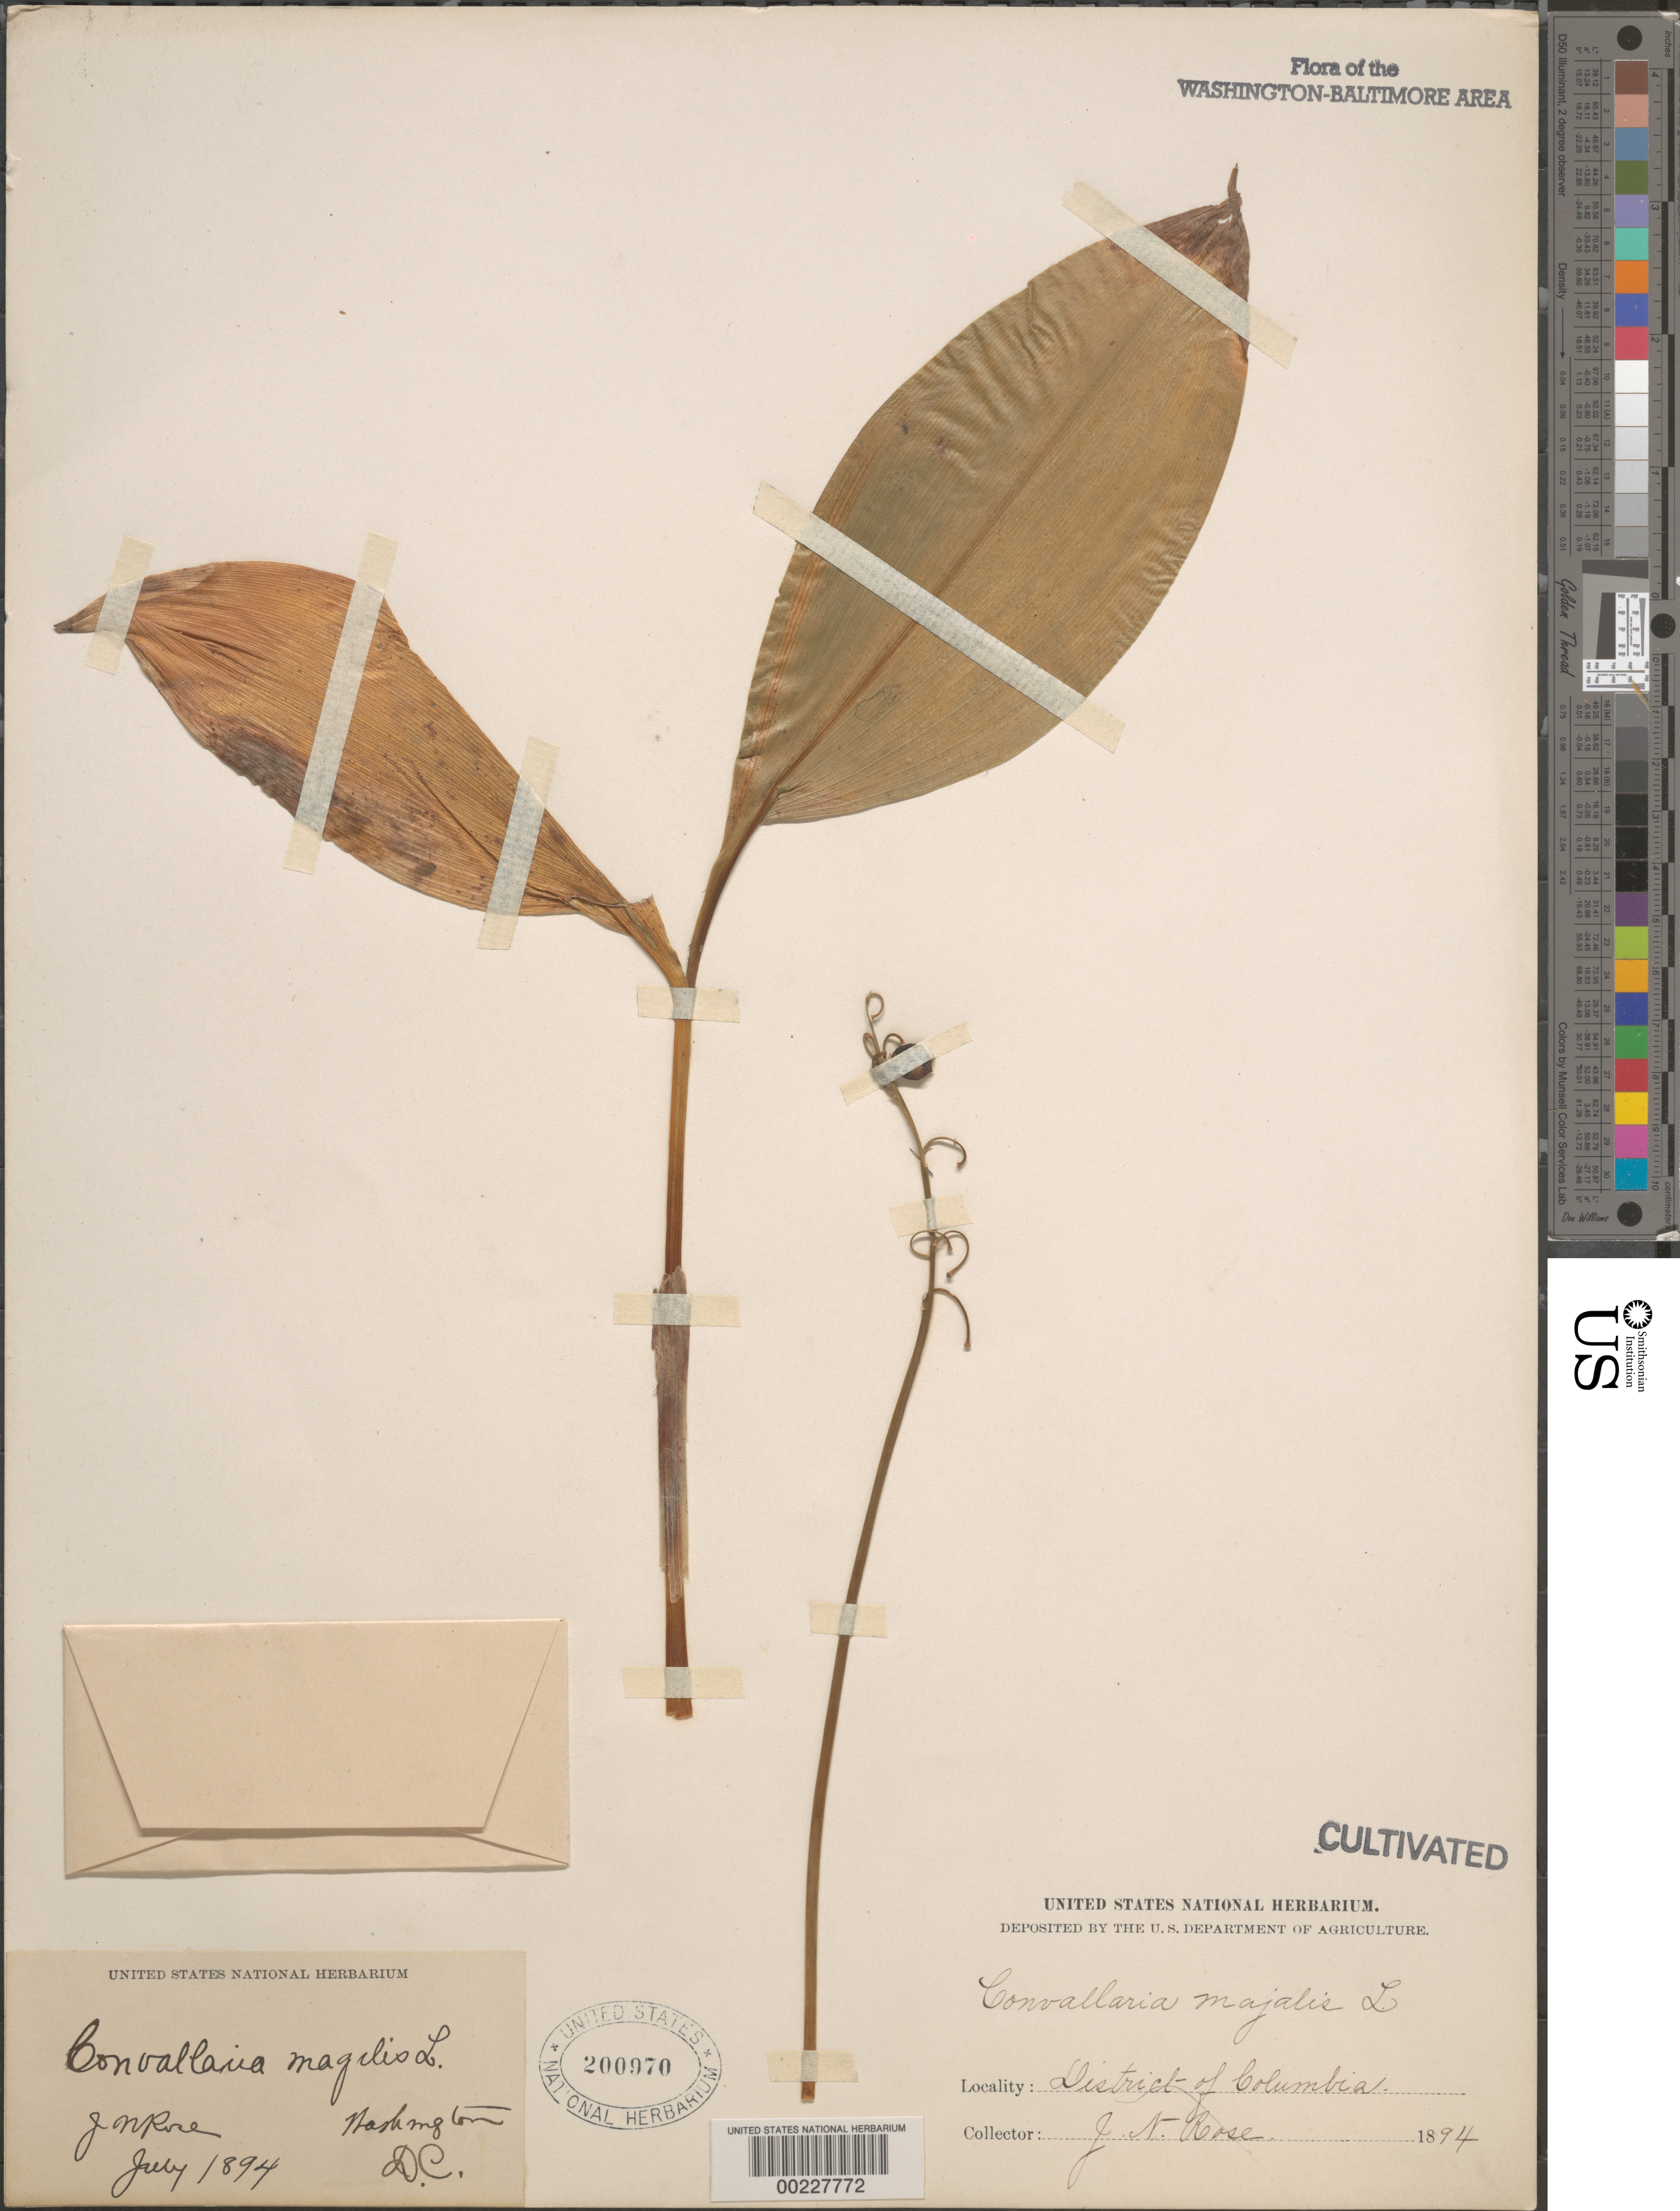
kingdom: Plantae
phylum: Tracheophyta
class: Liliopsida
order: Asparagales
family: Asparagaceae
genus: Convallaria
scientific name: Convallaria majalis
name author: L.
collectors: J. N. Rose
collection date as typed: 1894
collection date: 1894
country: United States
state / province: District of Columbia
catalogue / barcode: US 200970